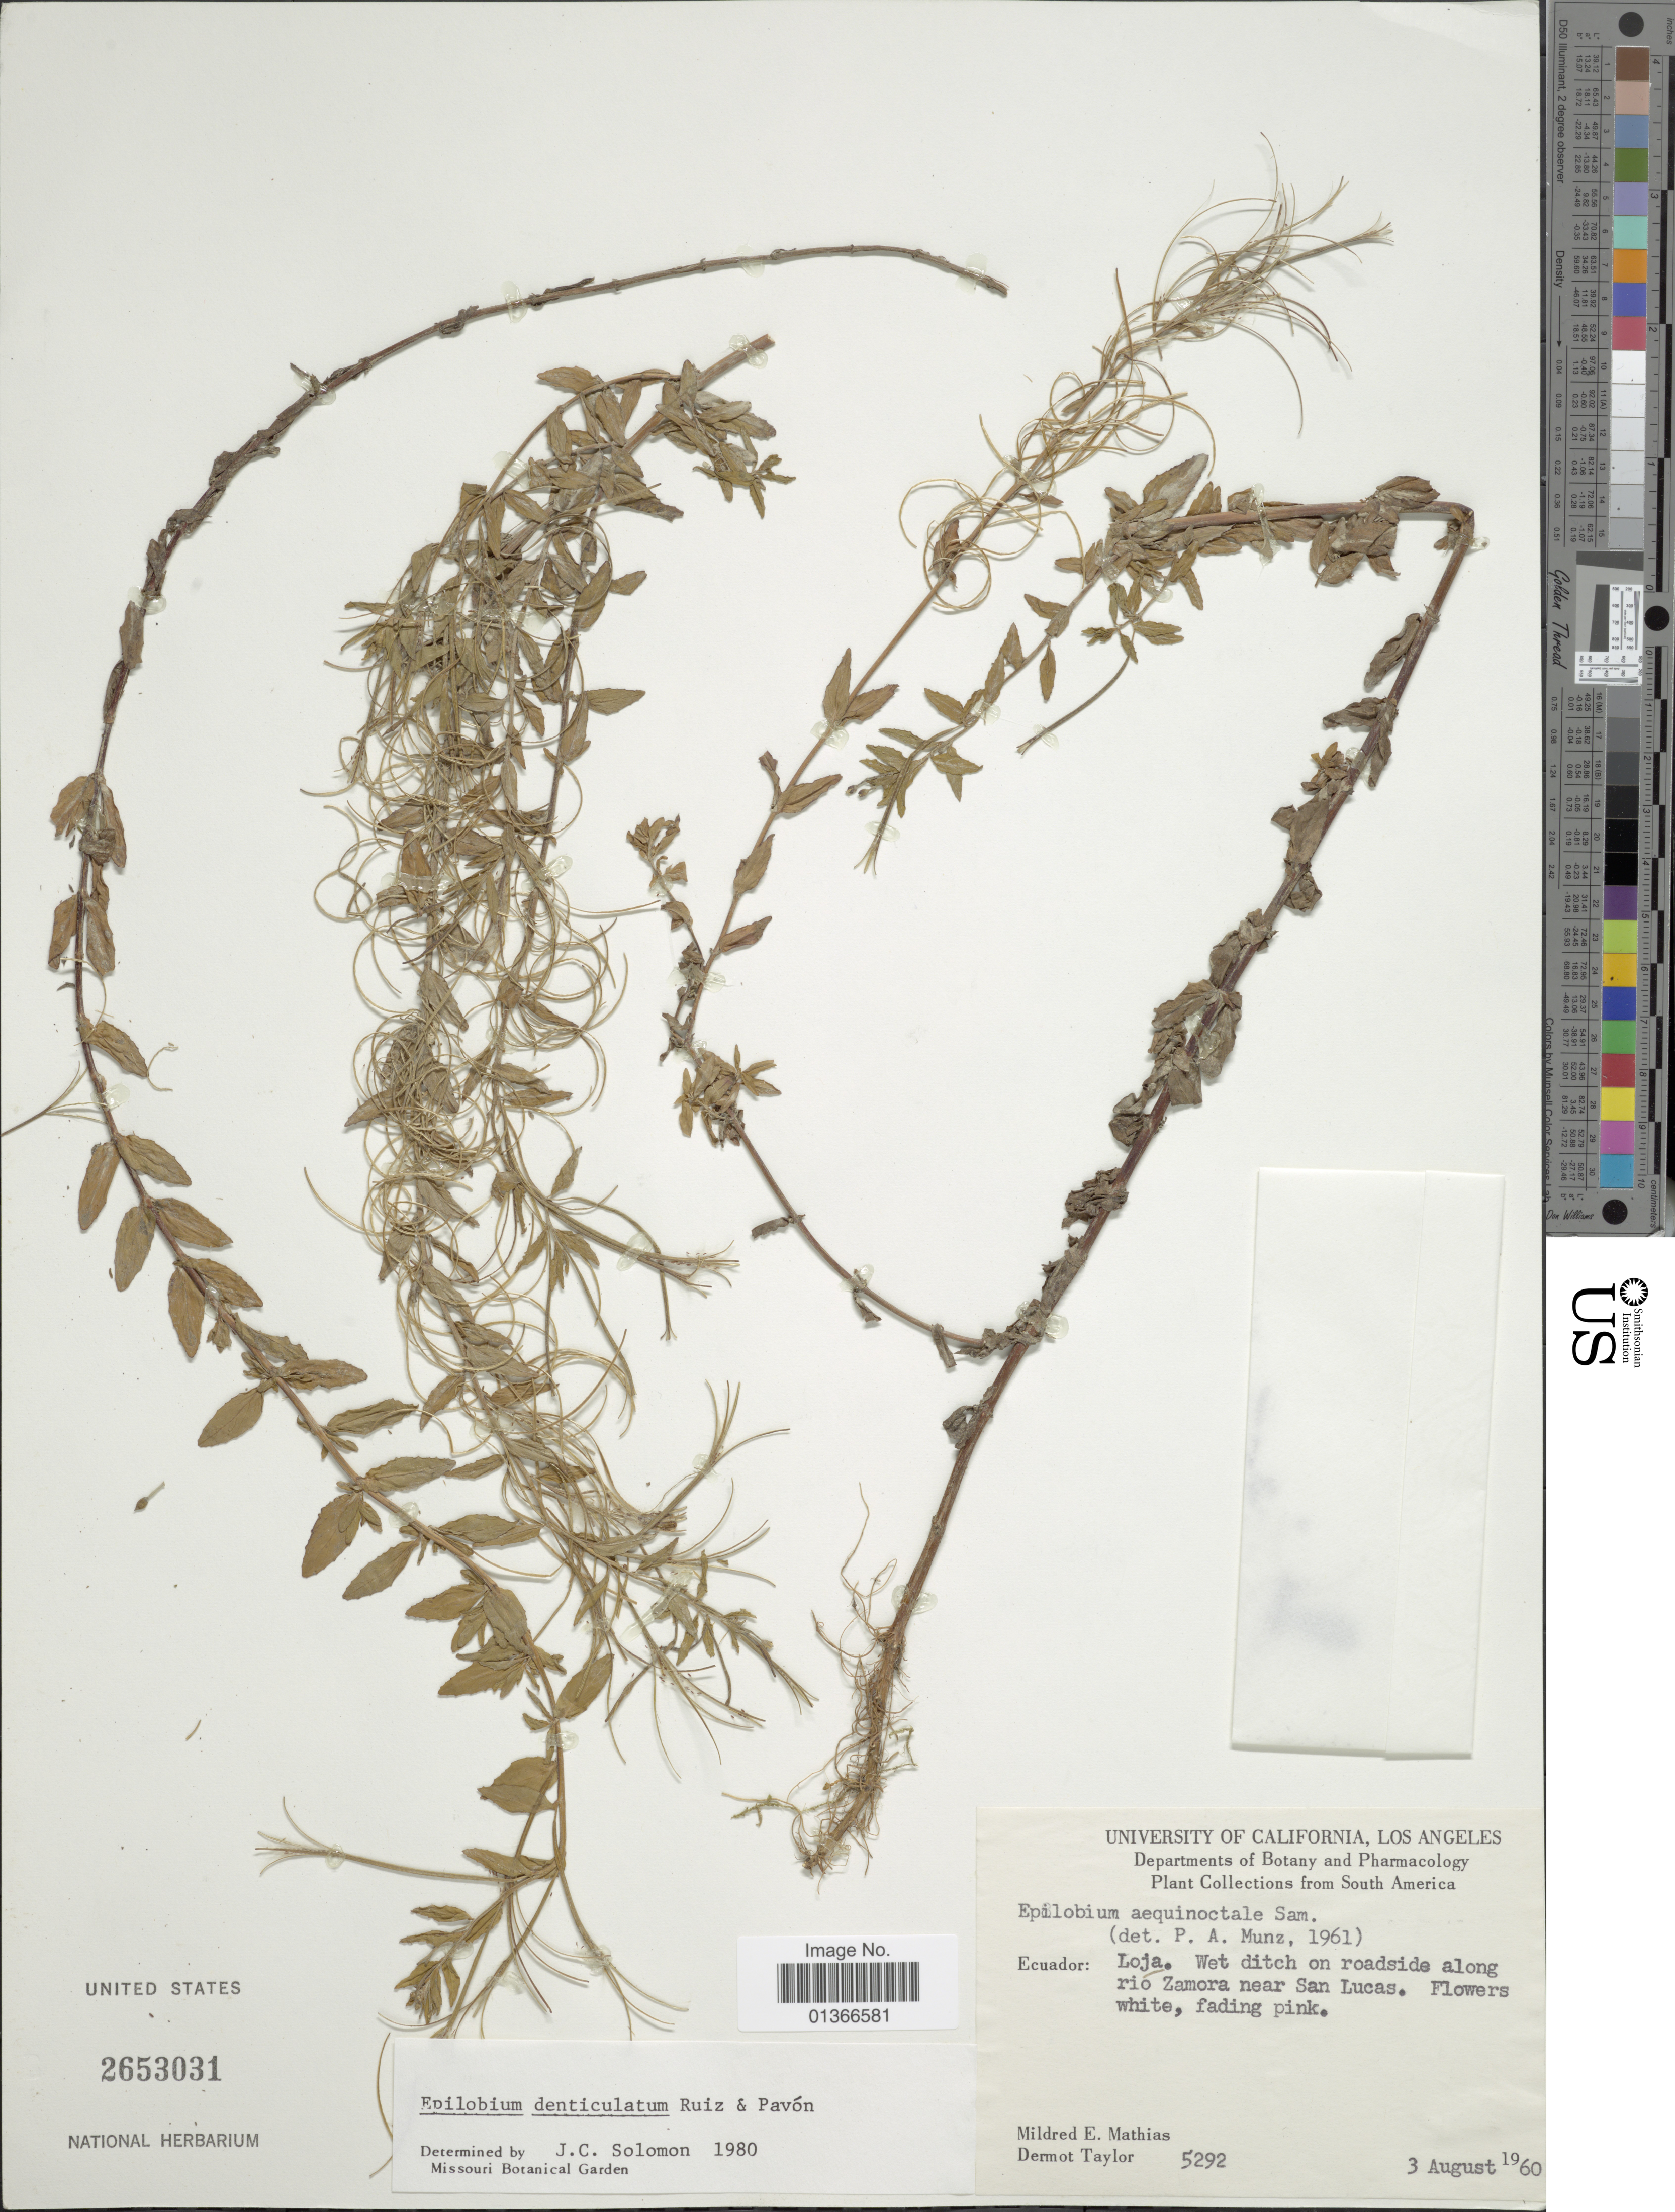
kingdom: Plantae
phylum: Tracheophyta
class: Magnoliopsida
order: Myrtales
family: Onagraceae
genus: Epilobium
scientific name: Epilobium denticulatum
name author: Ruiz & Pav.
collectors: M. E. Mathias & D. Taylor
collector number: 5292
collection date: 1960-08-03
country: Ecuador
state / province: Loja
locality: Wet ditch on roadside along rio Zamora near San Lucas.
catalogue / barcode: US 2653031